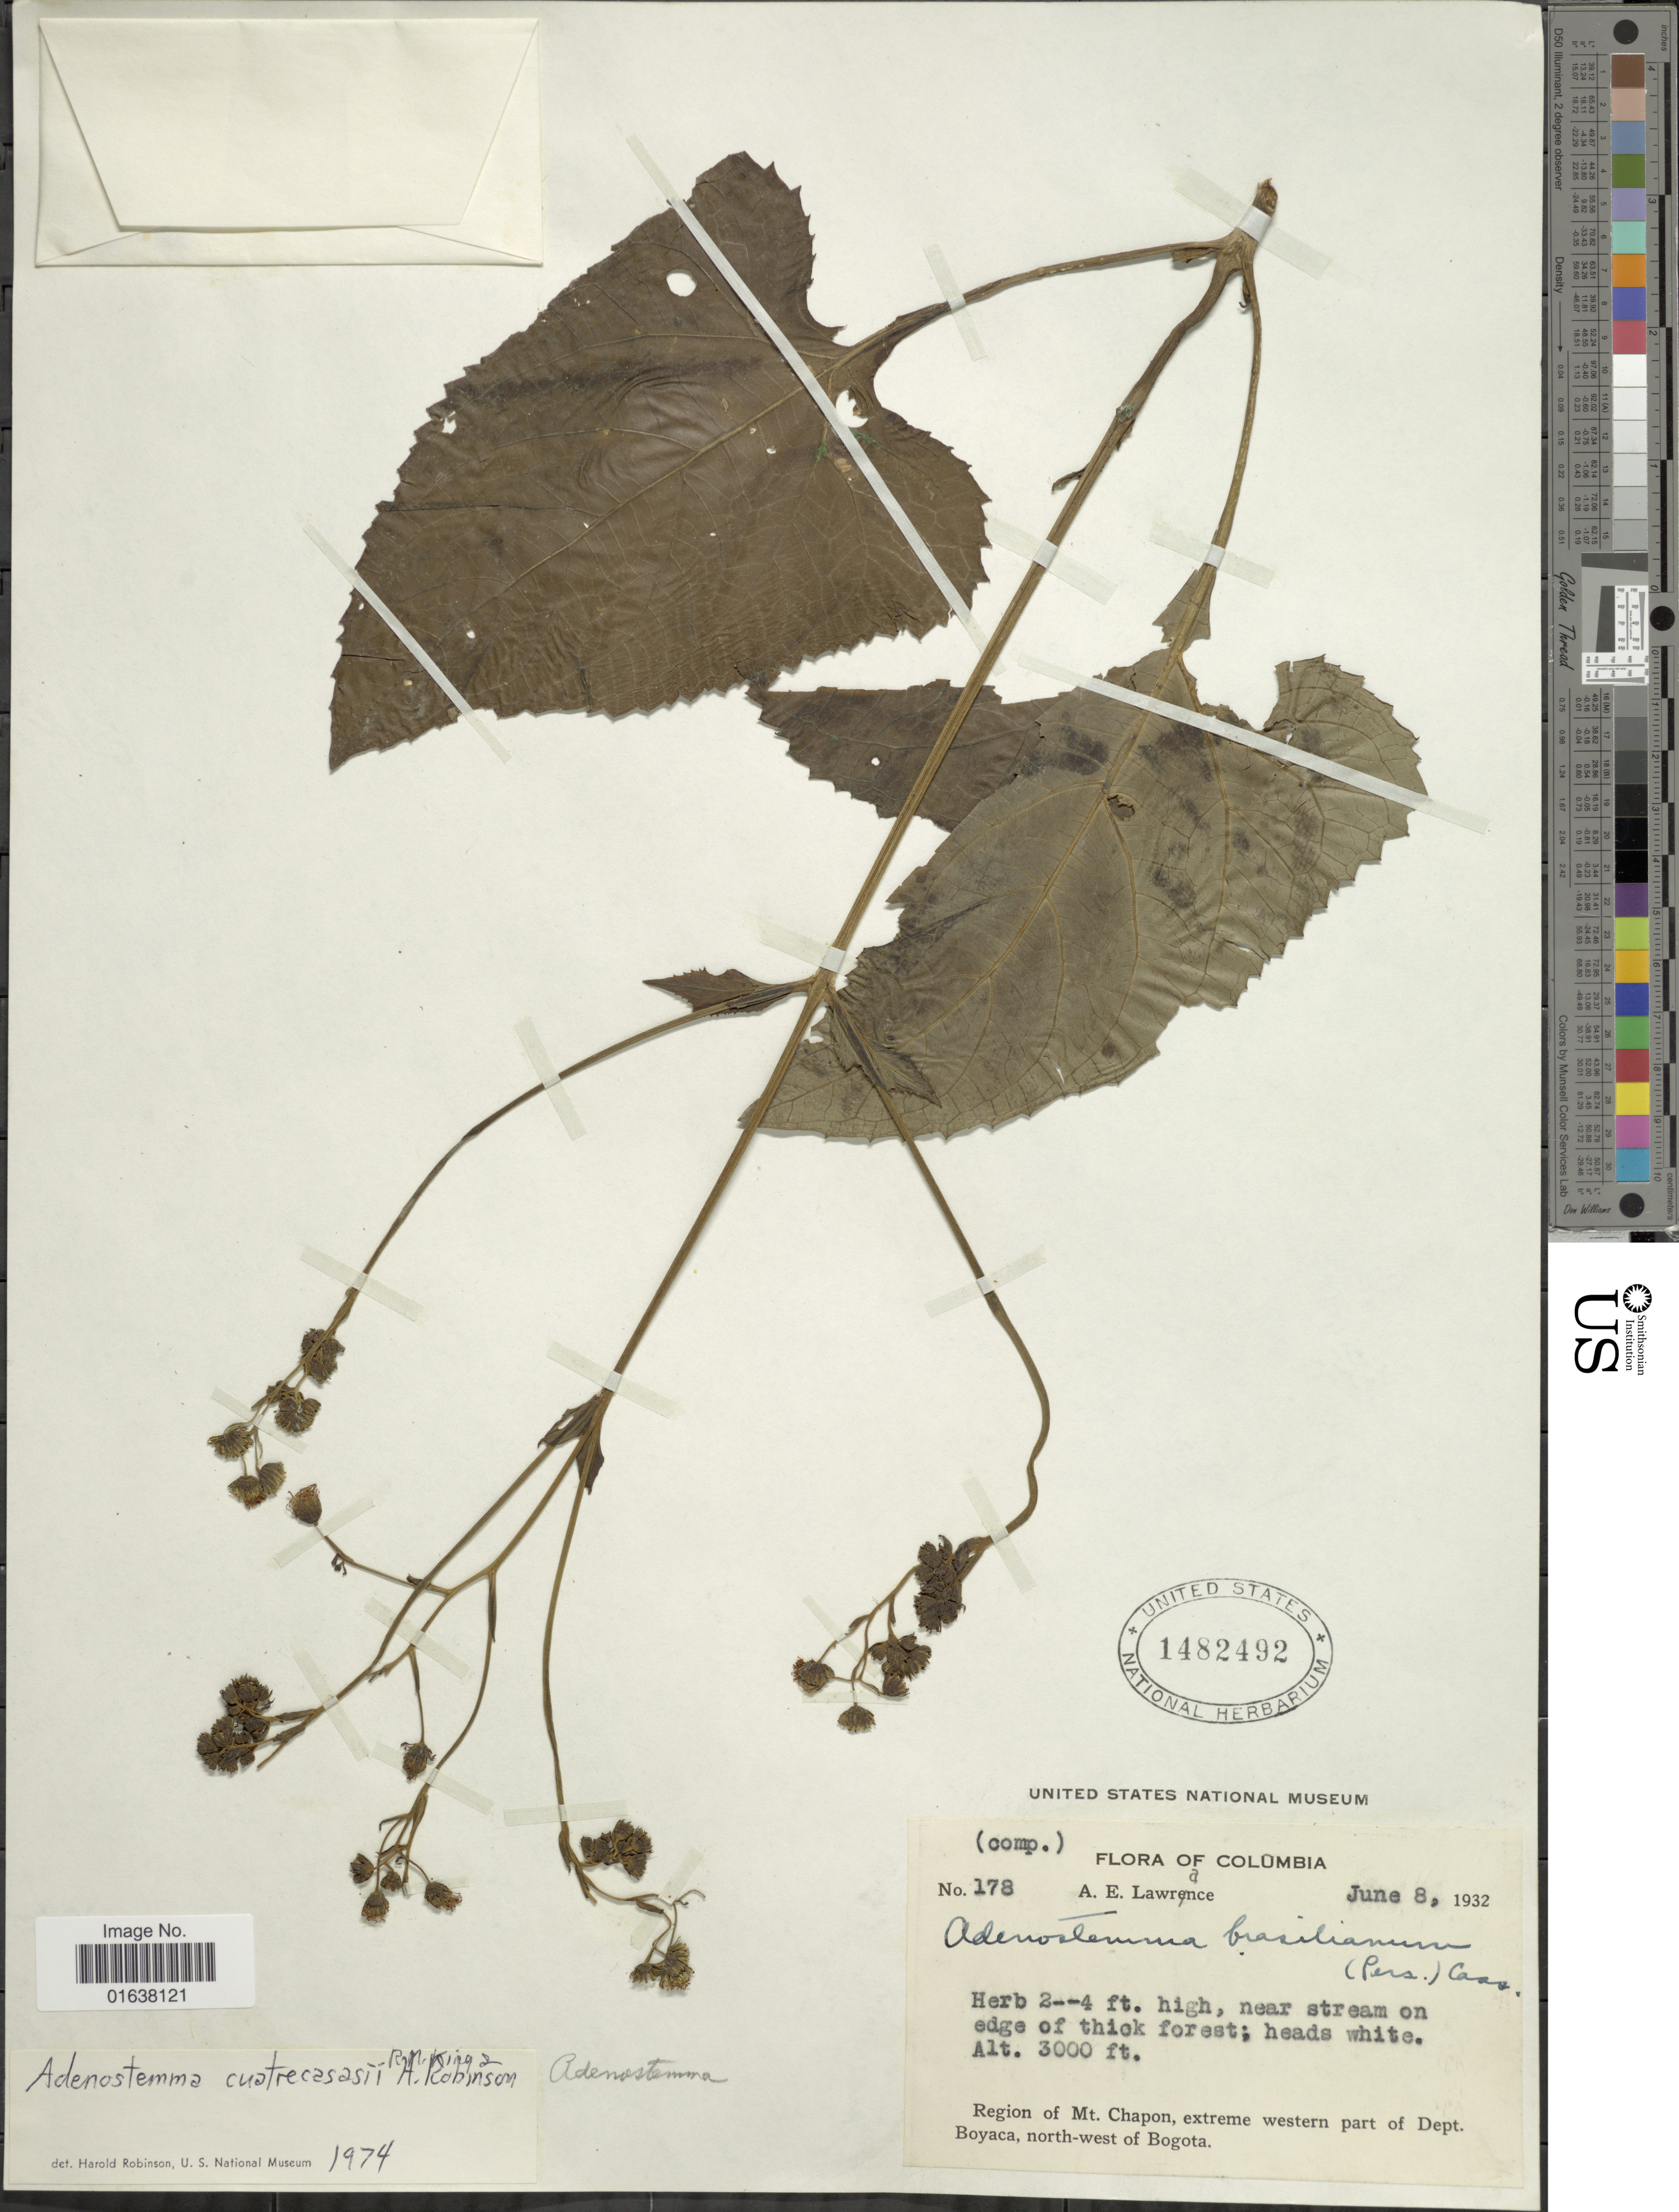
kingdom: Plantae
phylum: Tracheophyta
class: Magnoliopsida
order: Asterales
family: Asteraceae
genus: Adenostemma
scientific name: Adenostemma cuatrecasasii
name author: R.M. King & H. Rob.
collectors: A. Lawrance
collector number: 178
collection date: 1932-06-08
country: Colombia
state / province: Boyacá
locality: Region of Mt. Chapon, extreme western part of Dept. Boyaca. north-west of Bogota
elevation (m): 914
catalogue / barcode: US 1482492